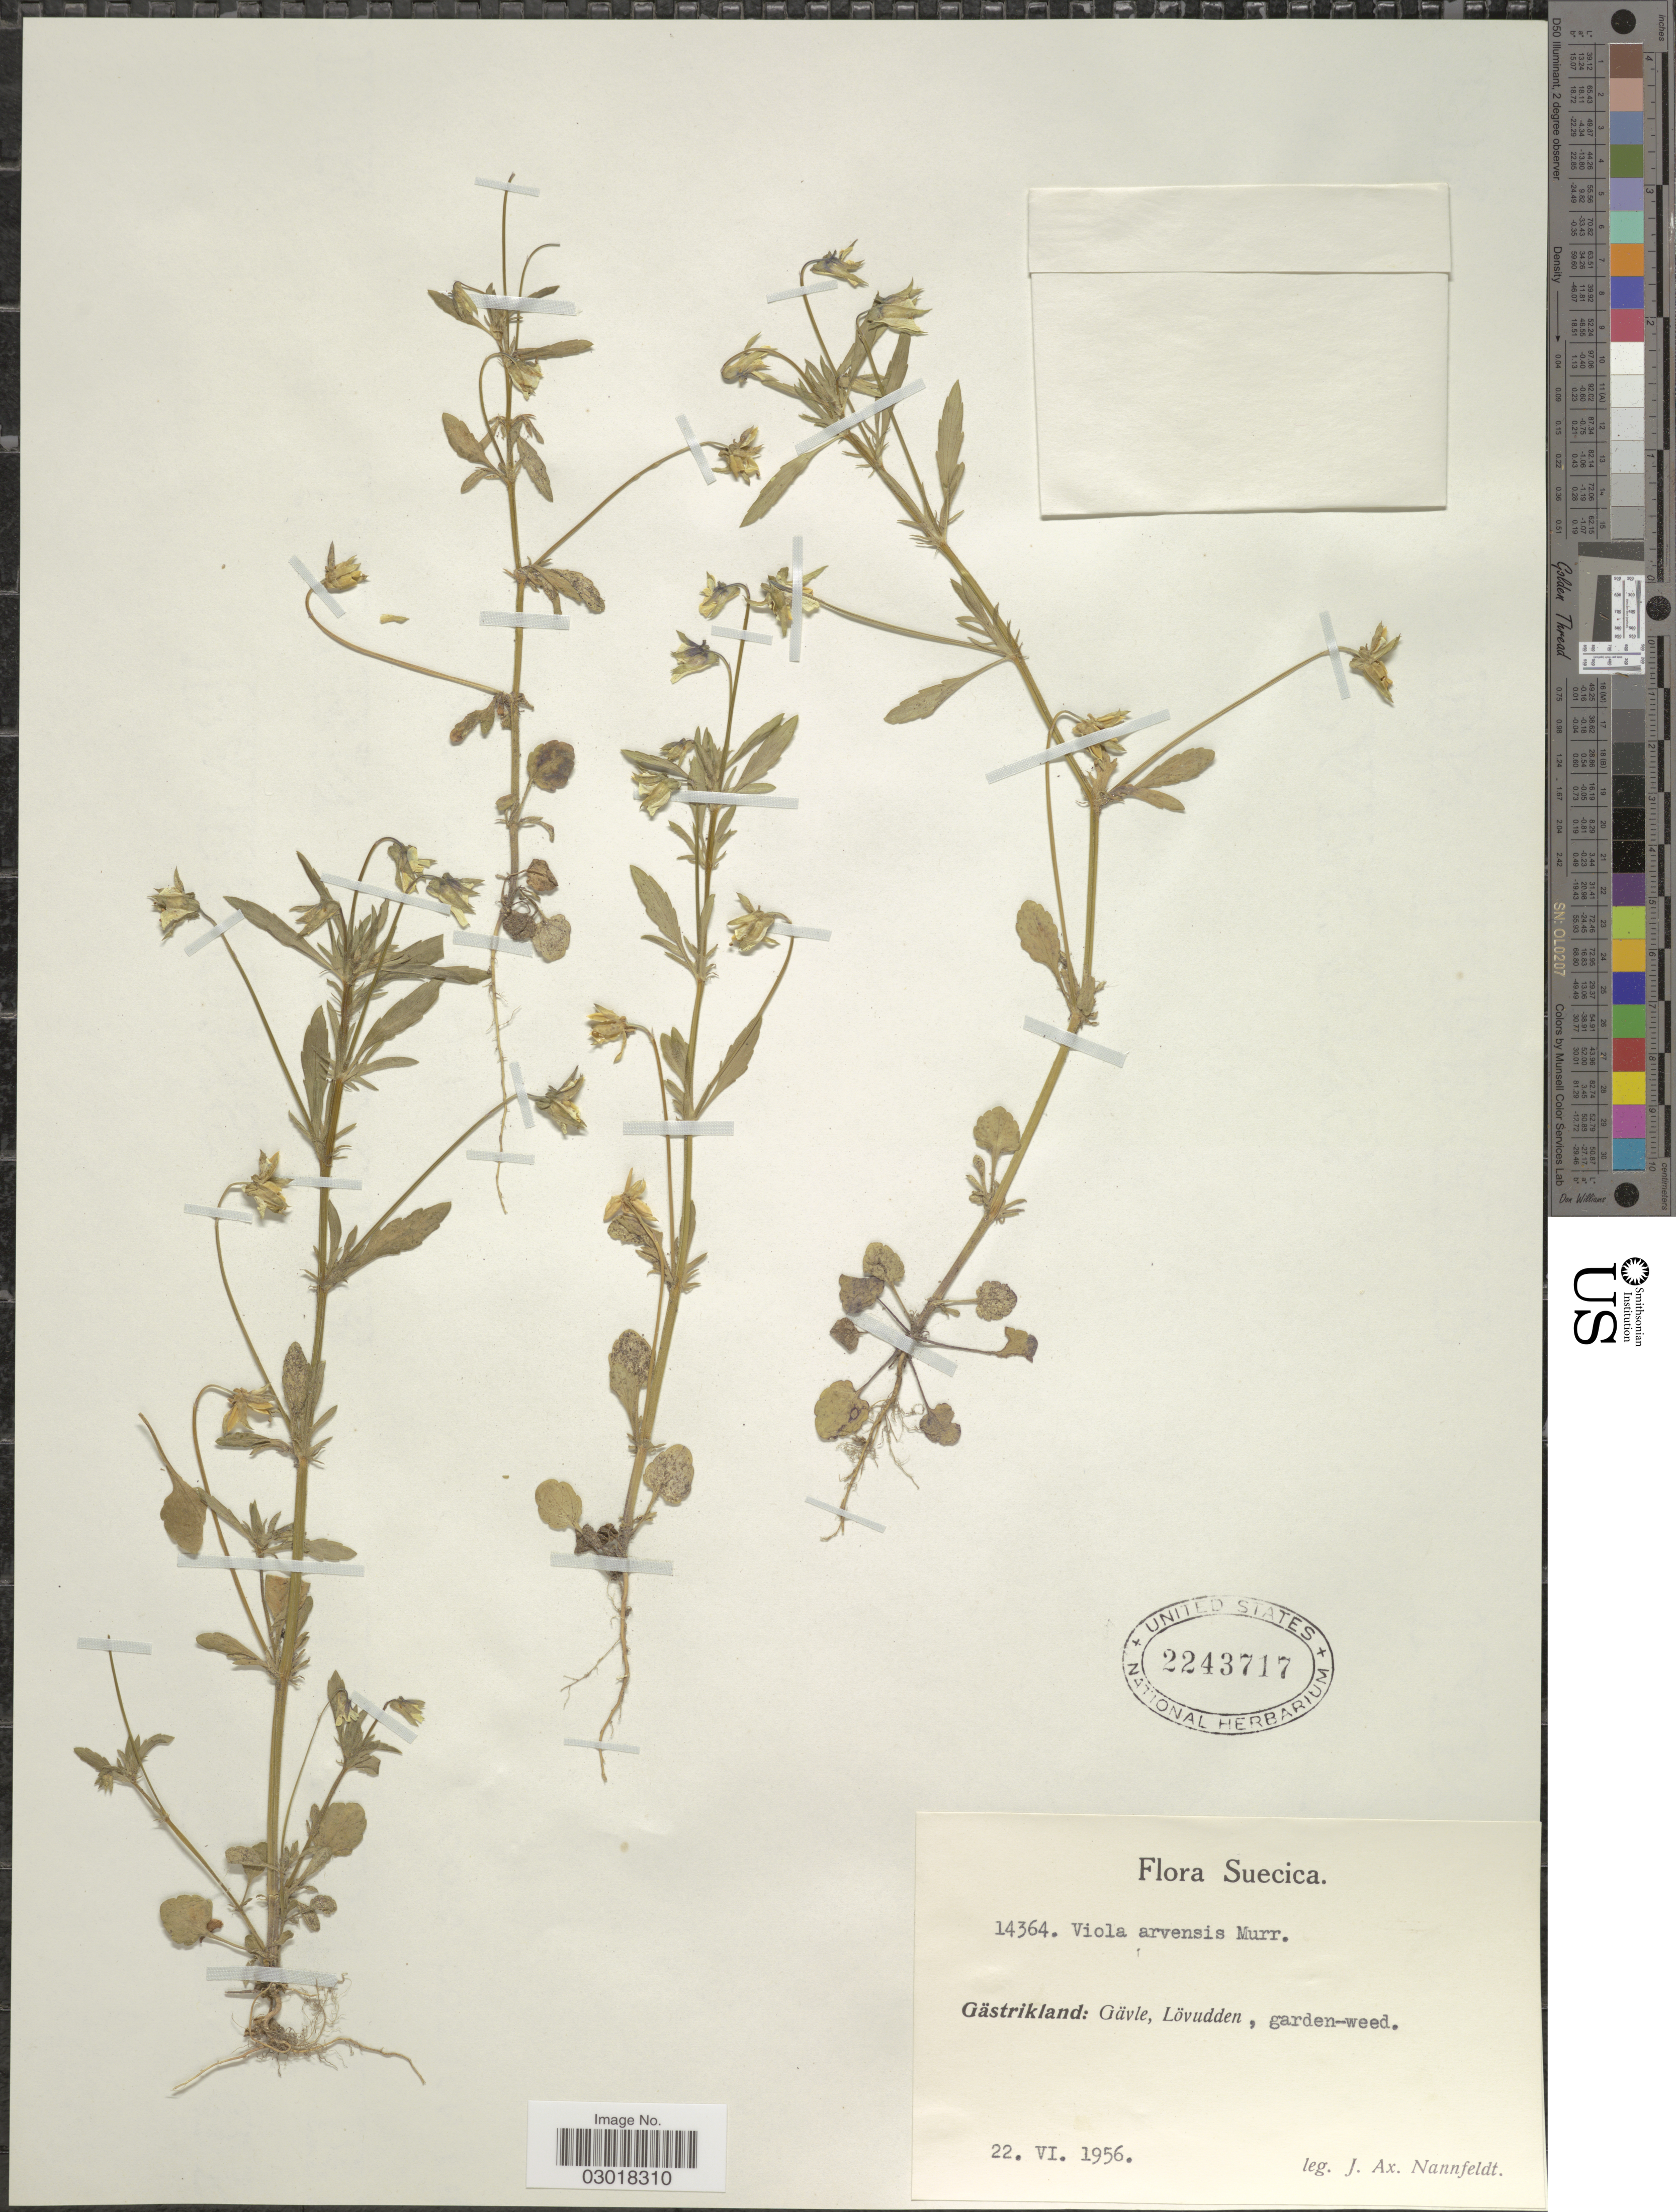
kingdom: Plantae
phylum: Tracheophyta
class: Magnoliopsida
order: Malpighiales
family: Violaceae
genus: Viola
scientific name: Viola arvensis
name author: Murray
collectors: J. Nannfeldt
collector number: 14364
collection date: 1956-06-22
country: Sweden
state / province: Gavleborg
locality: Gästrikland: Gävle, Lövudden.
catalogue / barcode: US 2243717